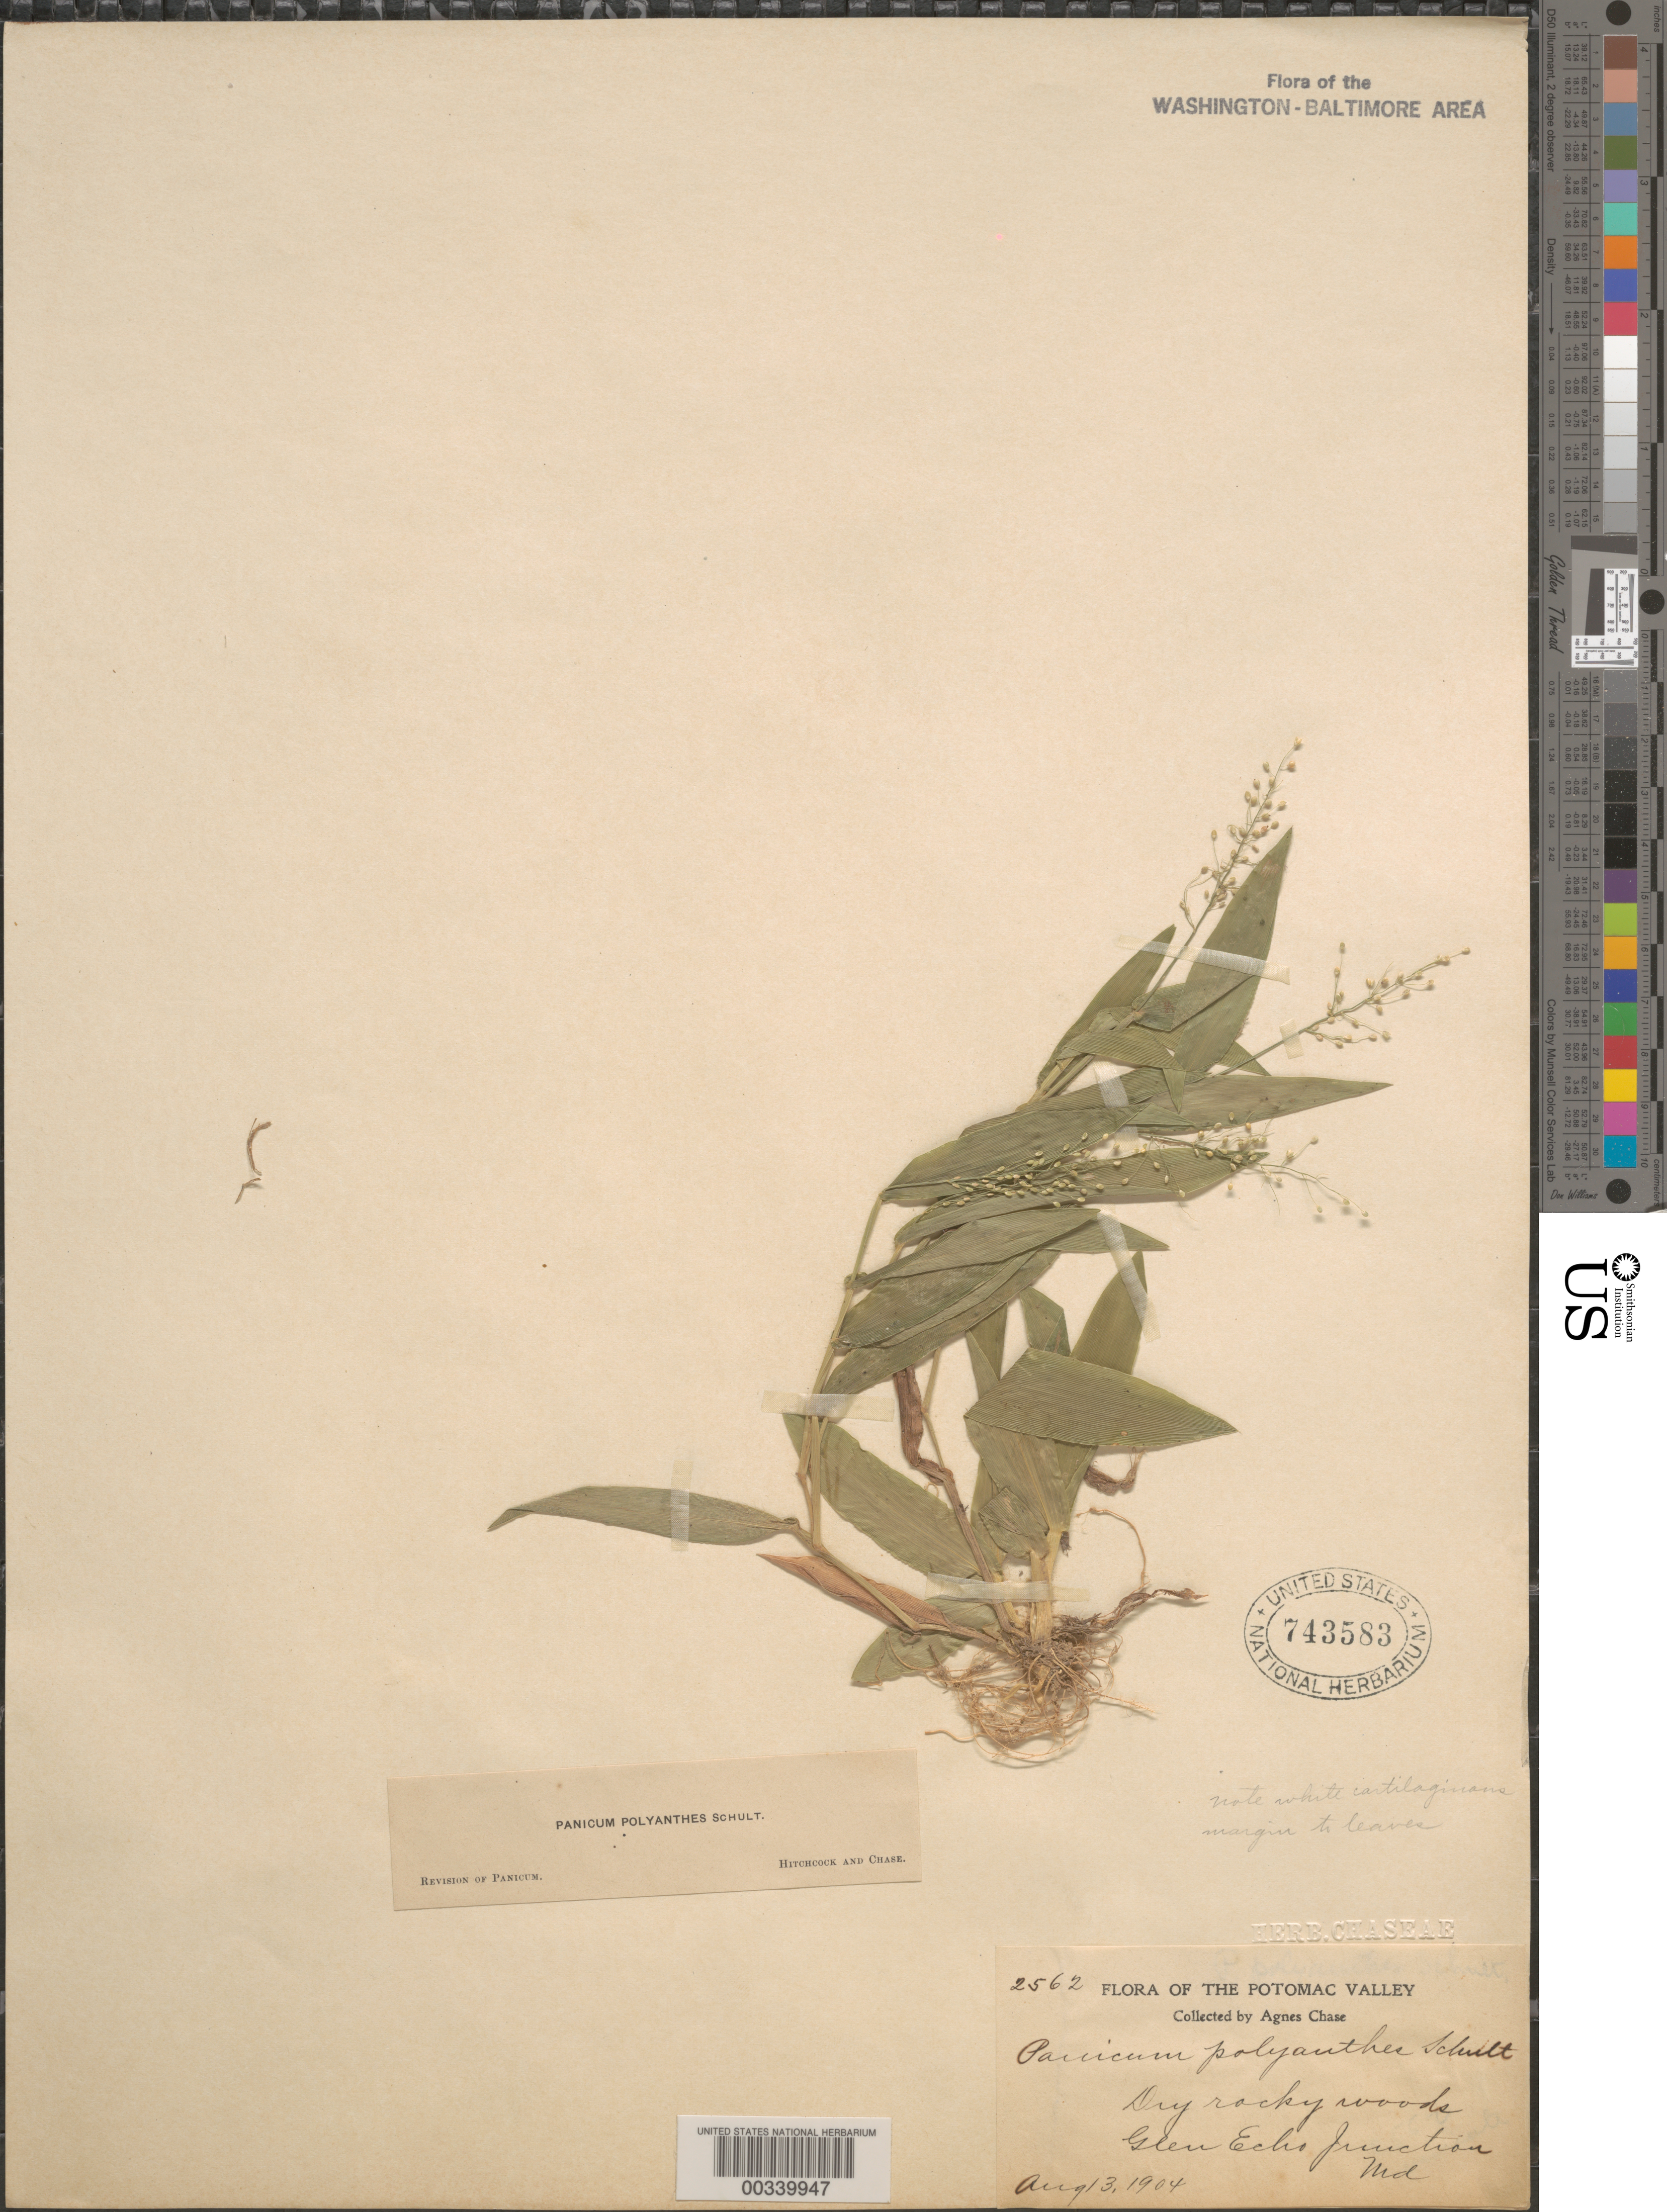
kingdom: Plantae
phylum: Tracheophyta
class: Liliopsida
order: Poales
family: Poaceae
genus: Dichanthelium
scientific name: Dichanthelium sphaerocarpon var. isophyllum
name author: (Scribn.) Gould & C.A. Clark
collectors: A. Chase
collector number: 2562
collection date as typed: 13 Aug 1904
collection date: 1904-08-13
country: United States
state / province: Maryland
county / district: Montgomery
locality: Glen Echo Junction C. & O. Canal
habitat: Dry rocky woods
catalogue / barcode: US 743583